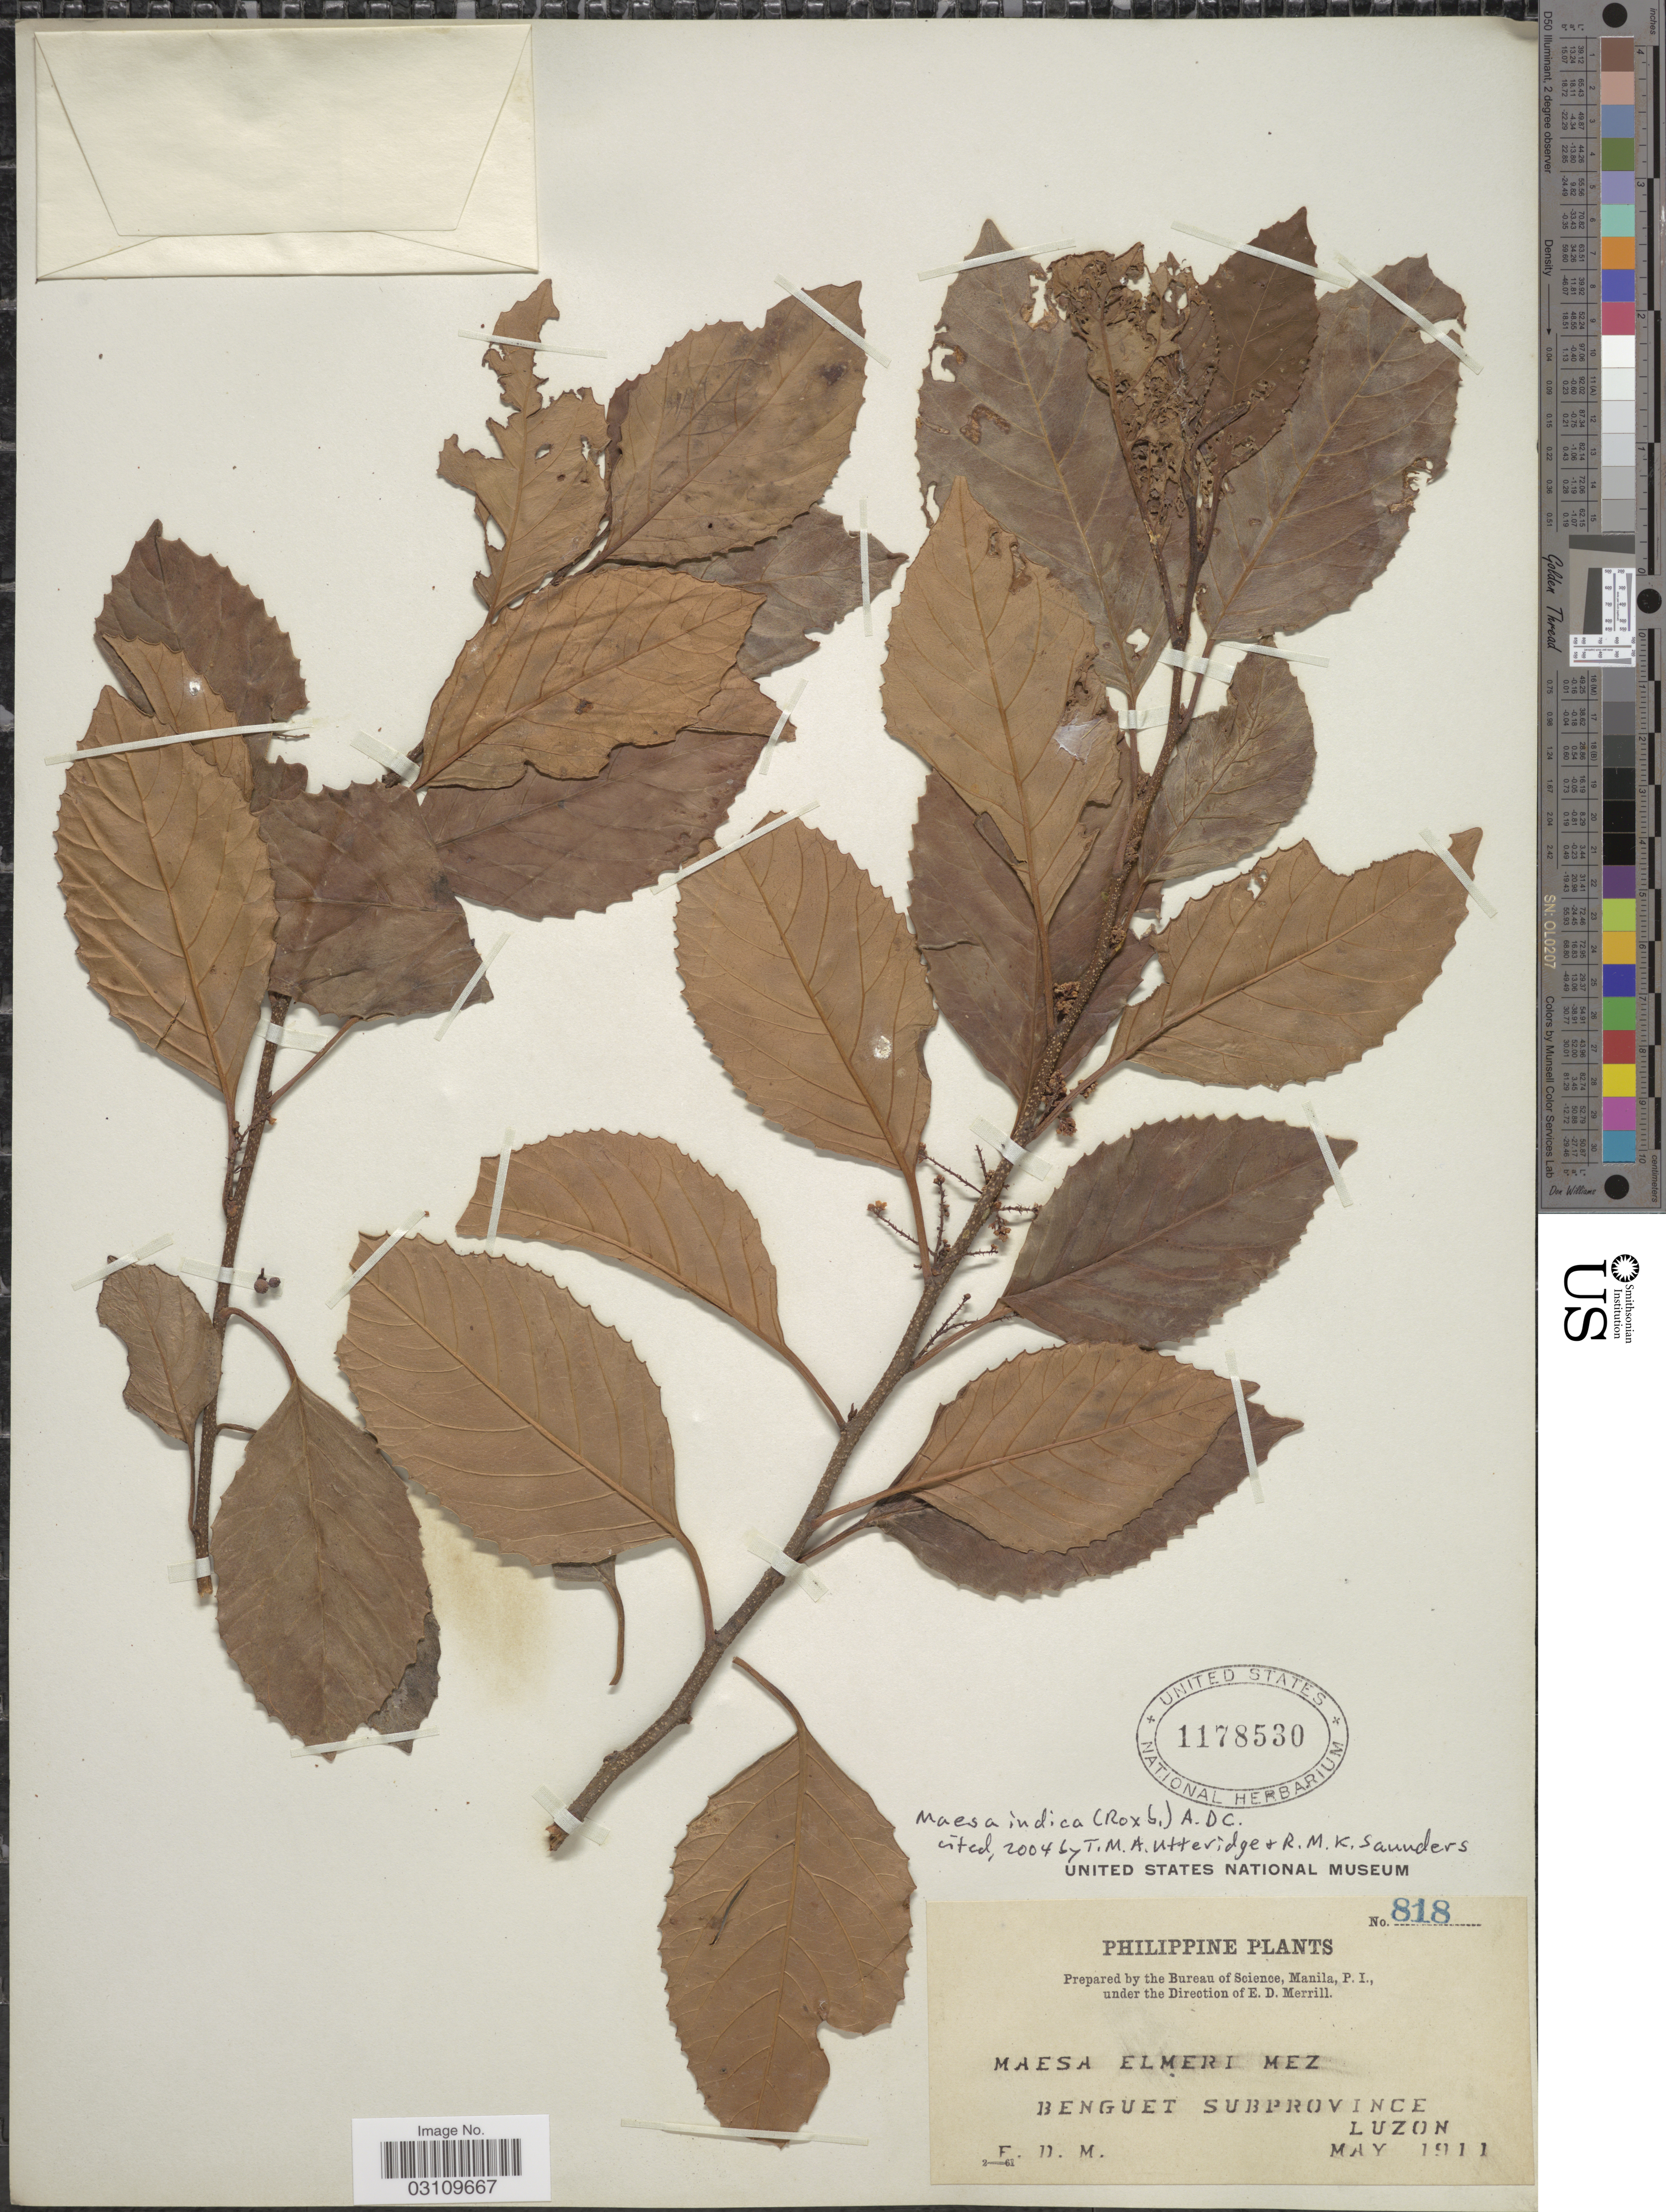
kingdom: Plantae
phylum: Tracheophyta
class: Magnoliopsida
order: Ericales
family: Primulaceae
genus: Maesa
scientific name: Maesa indica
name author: (Roxb.) A. DC.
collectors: E. D. Merrill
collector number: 818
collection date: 1911-05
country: Philippines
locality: Benguet Subprovince, Luzon.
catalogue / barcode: US 1178530